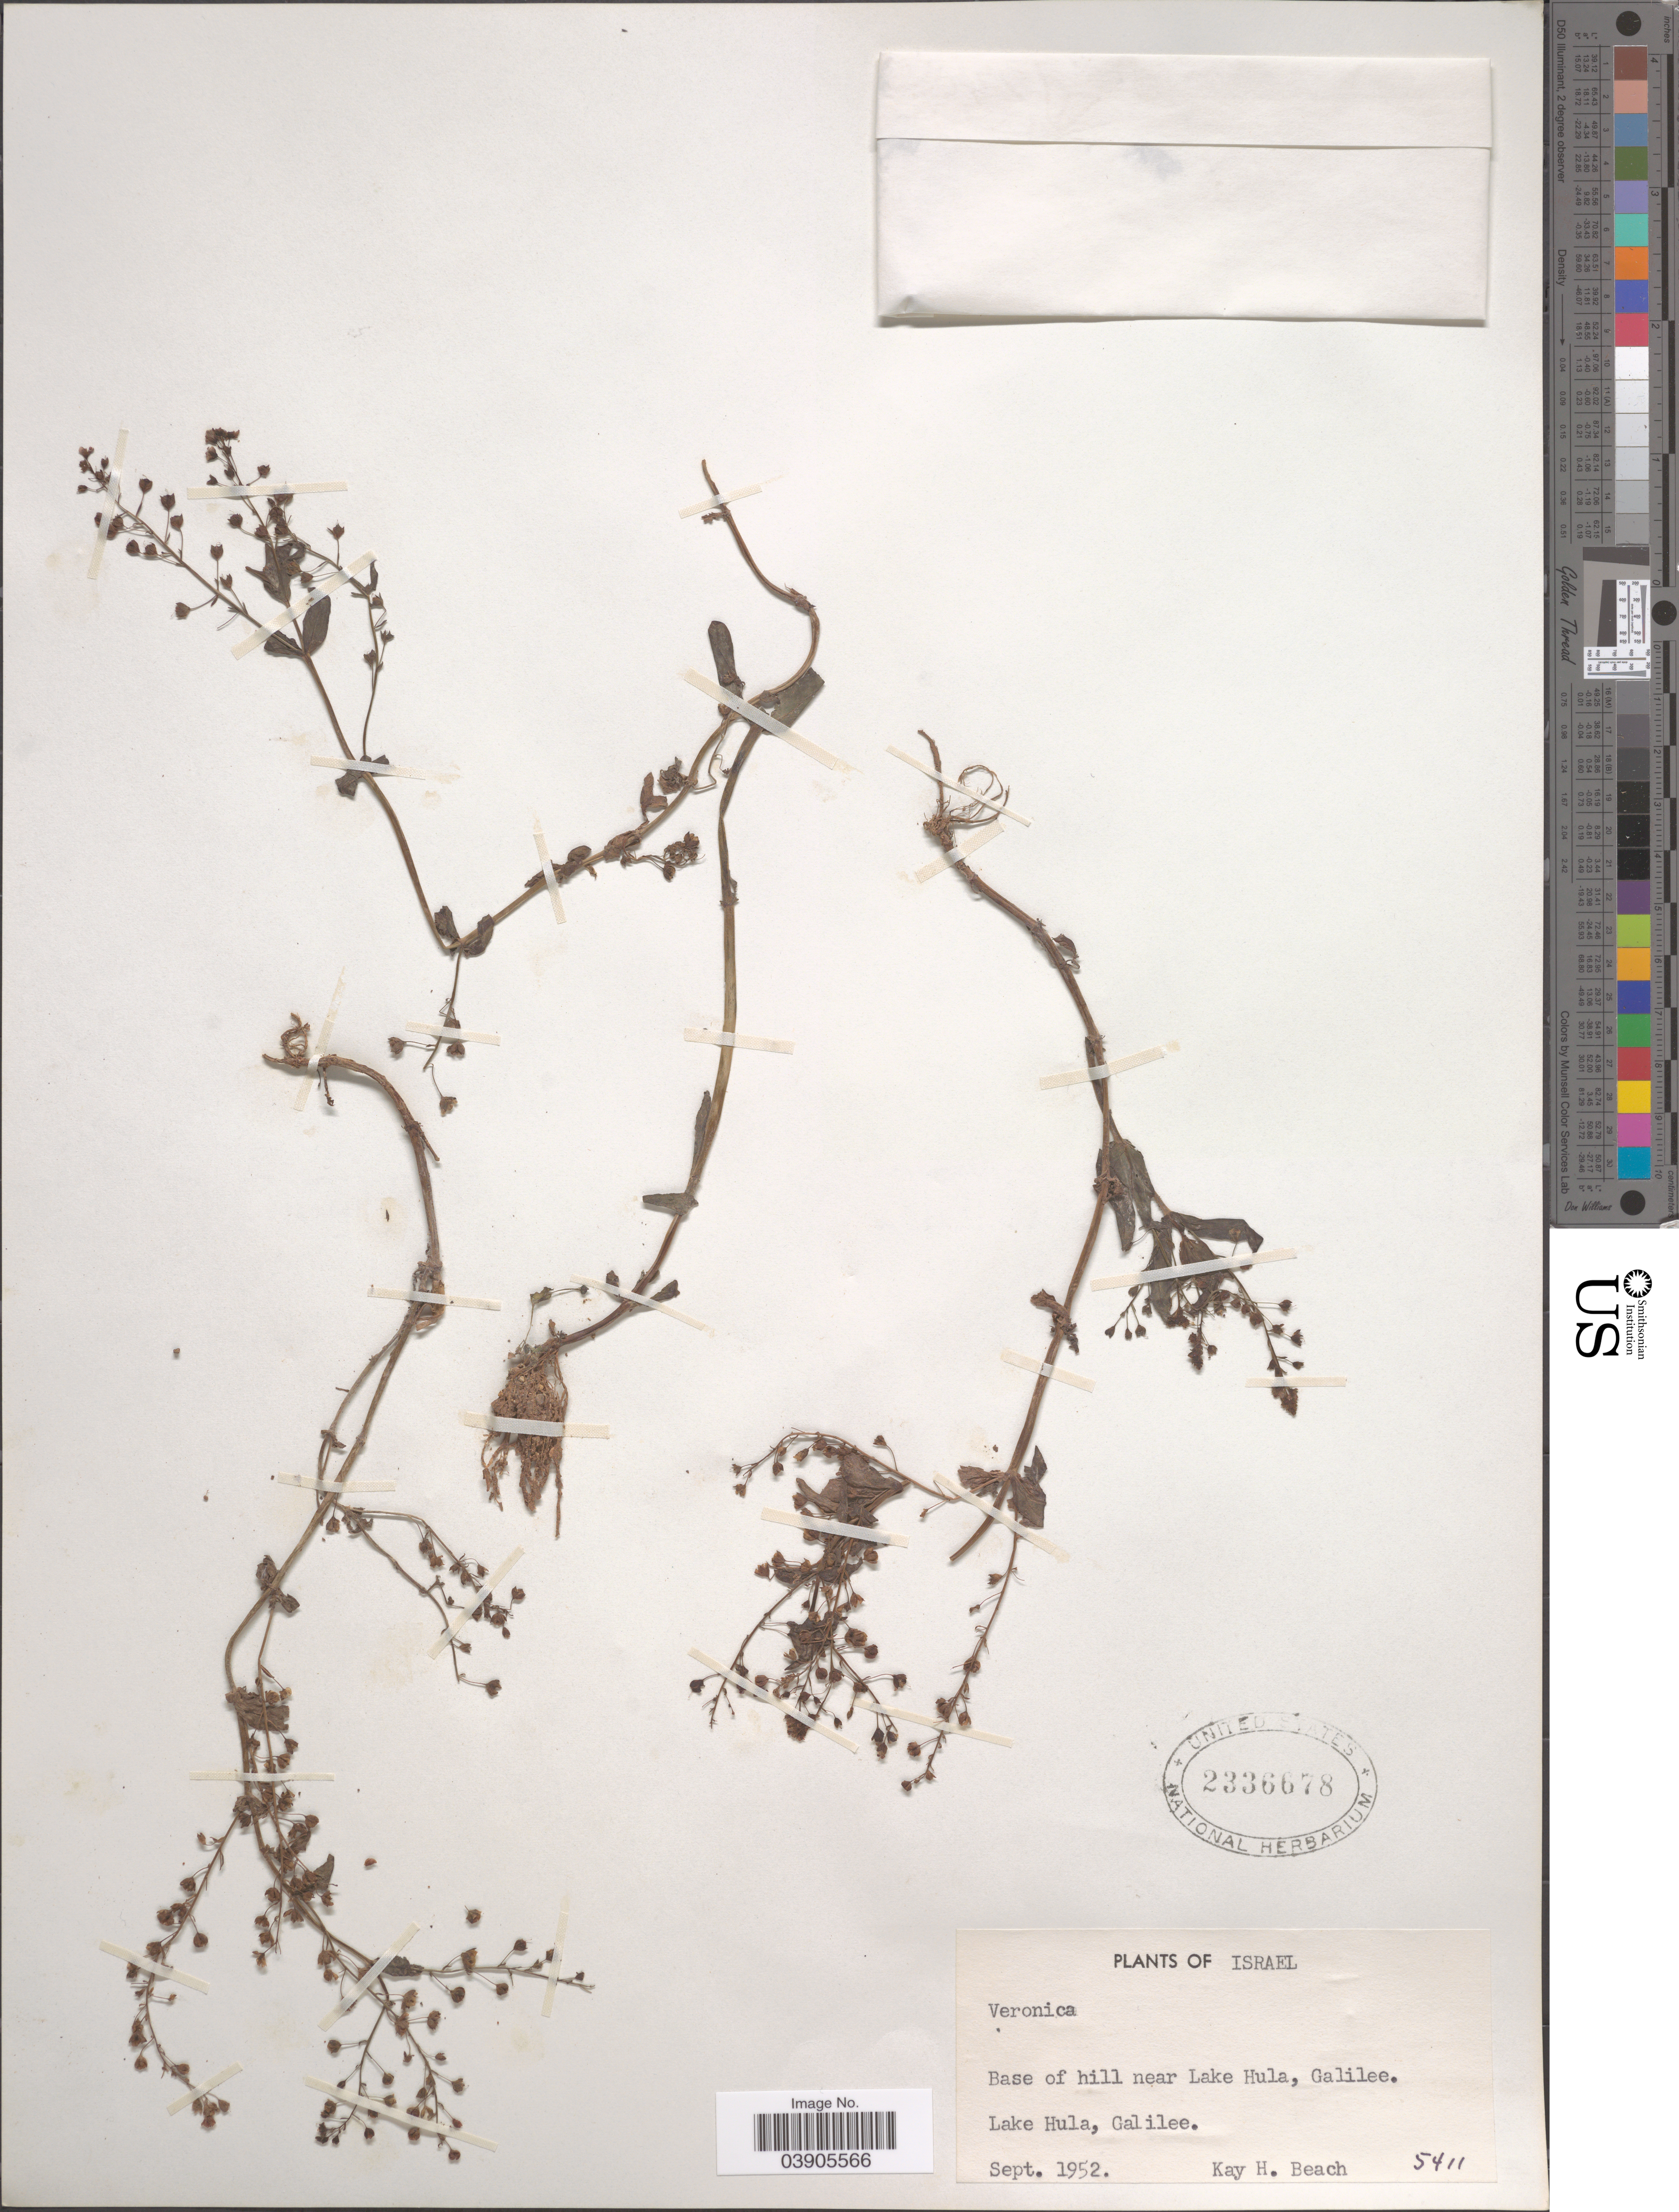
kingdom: Plantae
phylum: Tracheophyta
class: Magnoliopsida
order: Lamiales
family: Plantaginaceae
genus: Veronica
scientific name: Veronica anagalloides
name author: Guss.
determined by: Albach, Dirk C.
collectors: K. H. Beach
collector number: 5411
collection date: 1952-09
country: Israel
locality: Base of hill near Lake Hula, Galilee. Lake Hula, Galilee.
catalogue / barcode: US 2336678